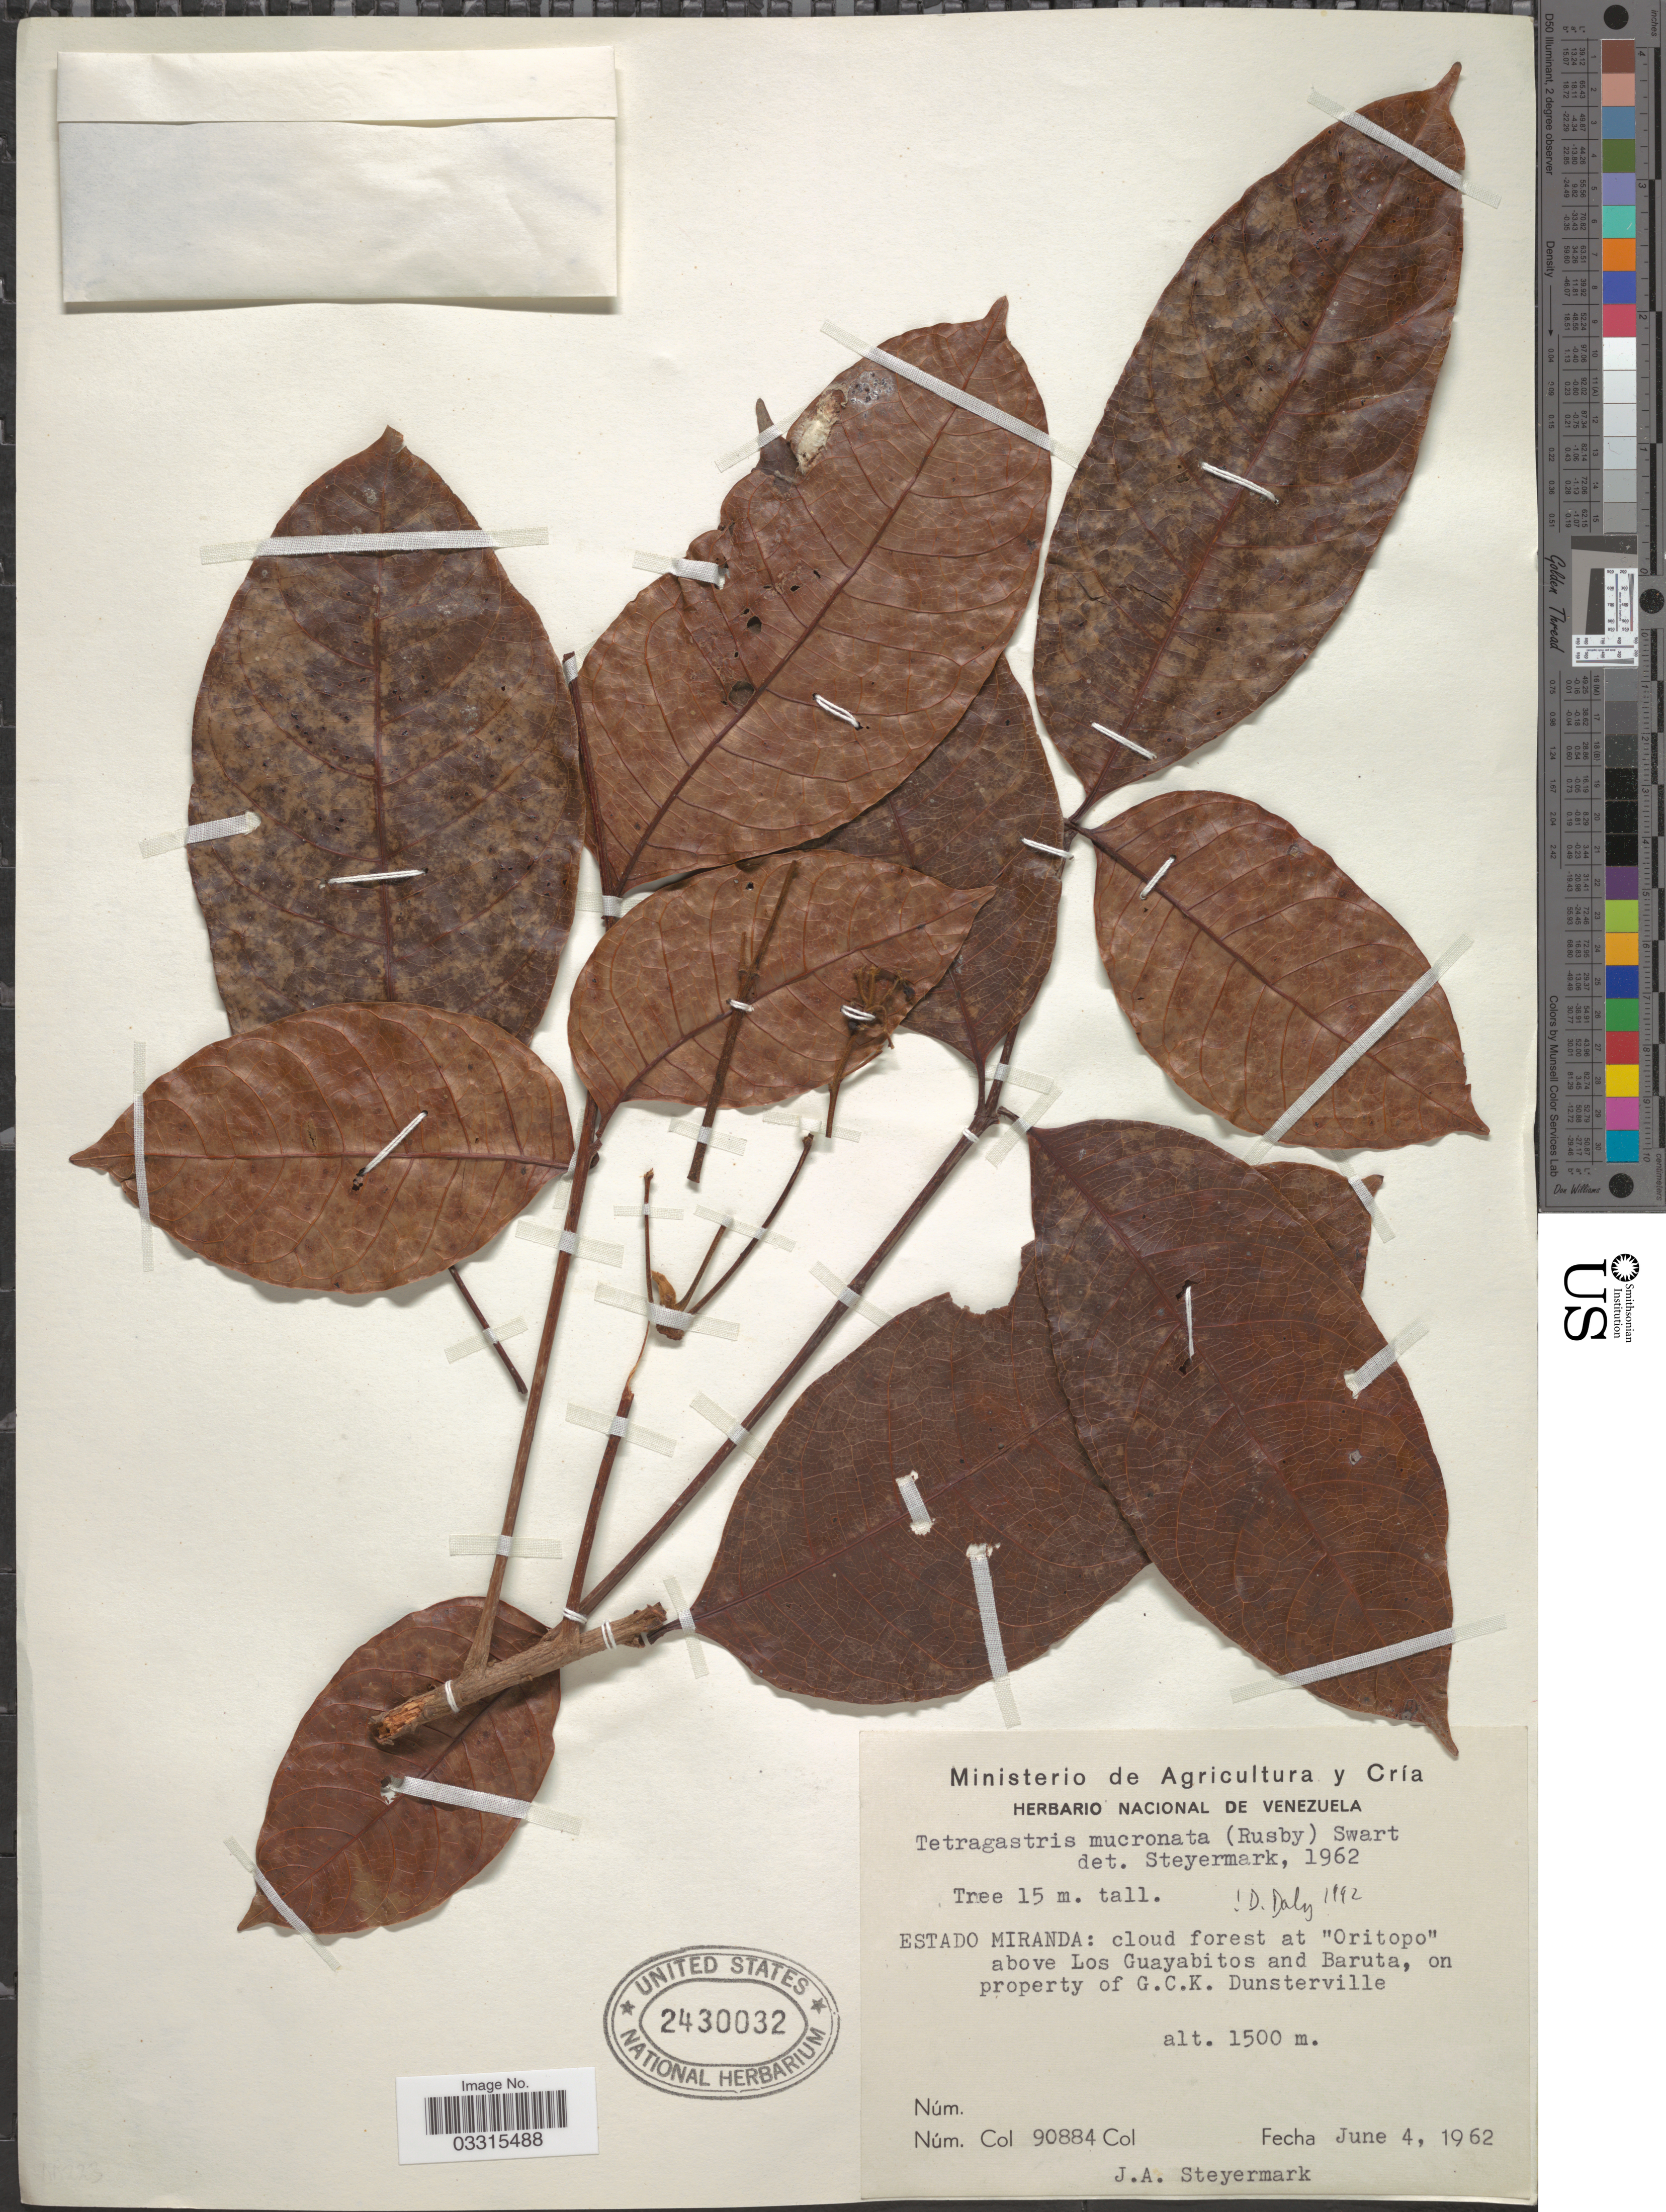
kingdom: Plantae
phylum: Tracheophyta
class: Magnoliopsida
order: Sapindales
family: Burseraceae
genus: Protium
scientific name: Protium mucronatum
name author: Rusby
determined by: Daly, Douglas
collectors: J. Steyermark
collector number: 90884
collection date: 1962-06-04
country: Venezuela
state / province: Miranda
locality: At "Oritopo" above Los Guayabitos and Baruta, on property of G.C.K. Dunsterville.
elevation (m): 1500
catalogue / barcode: US 2430032